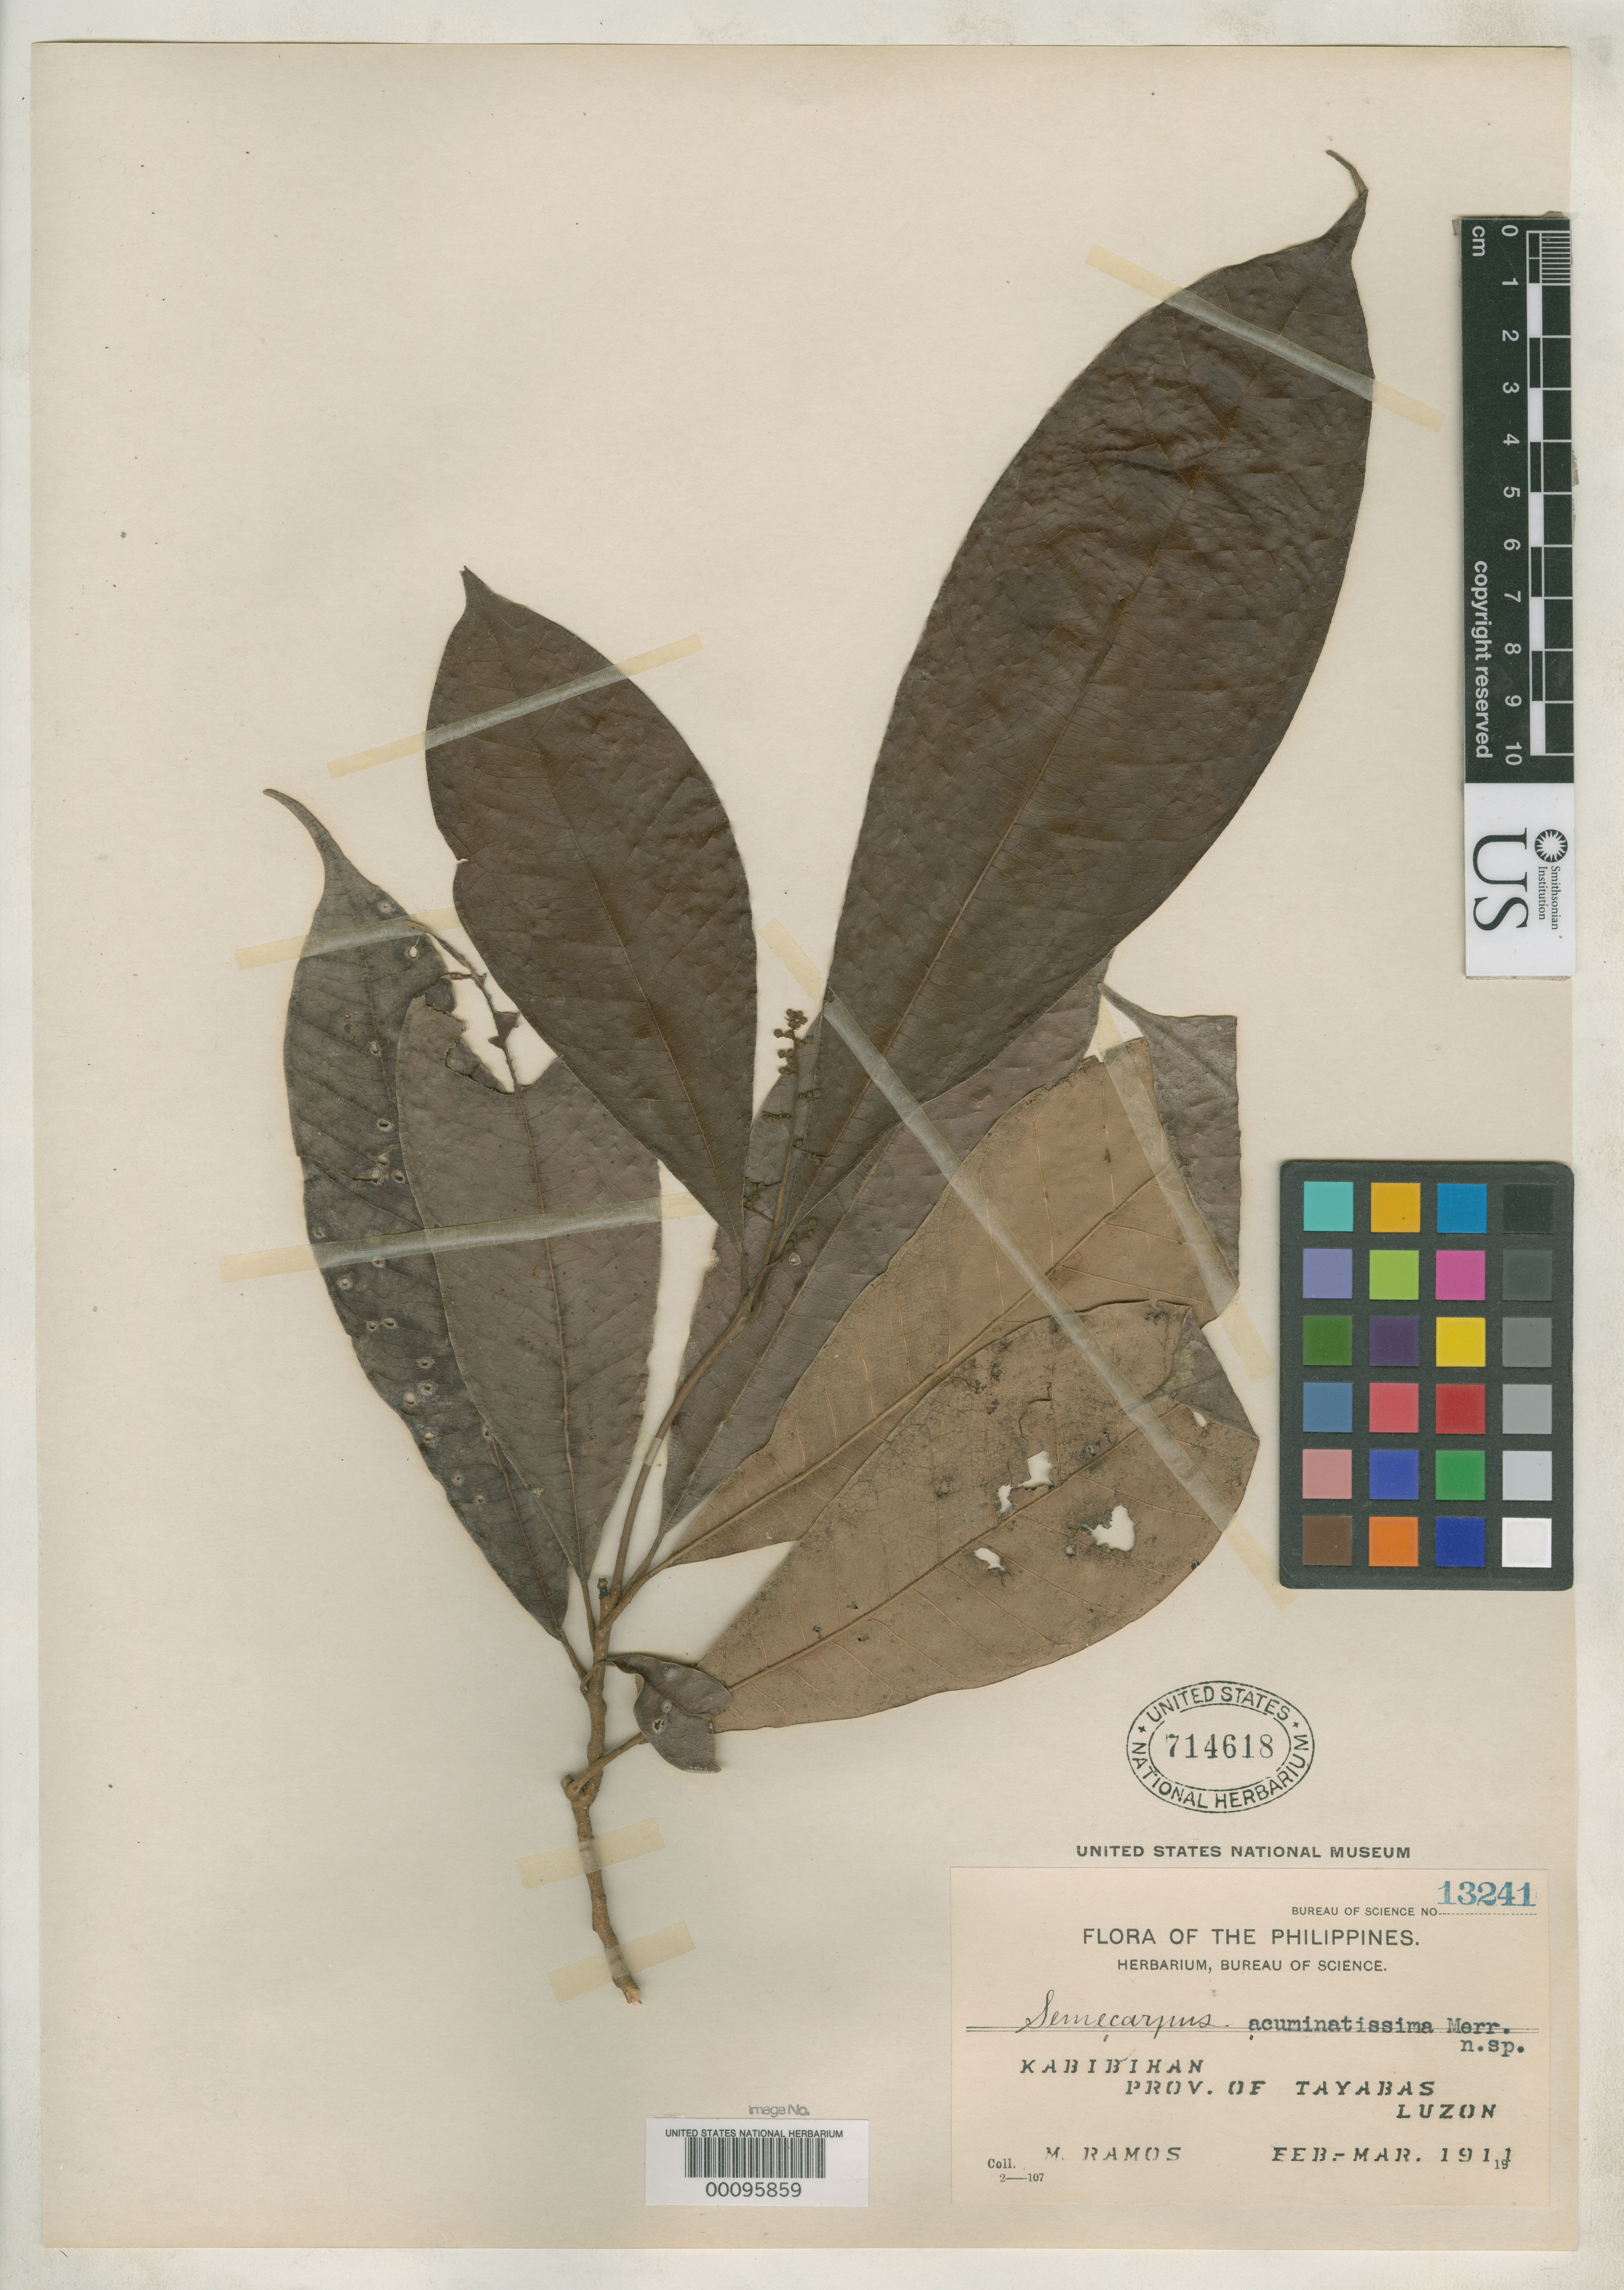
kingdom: Plantae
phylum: Tracheophyta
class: Magnoliopsida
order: Sapindales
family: Anacardiaceae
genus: Semecarpus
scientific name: Semecarpus acuminatissimus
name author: Merr.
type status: Syntype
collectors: M. Ramos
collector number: Bur. Sci. 13241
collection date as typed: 27 Feb 1911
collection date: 1911-02-27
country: Philippines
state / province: Calabarzon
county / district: Quezon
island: Luzon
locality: Kabibihan.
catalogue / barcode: US 714618